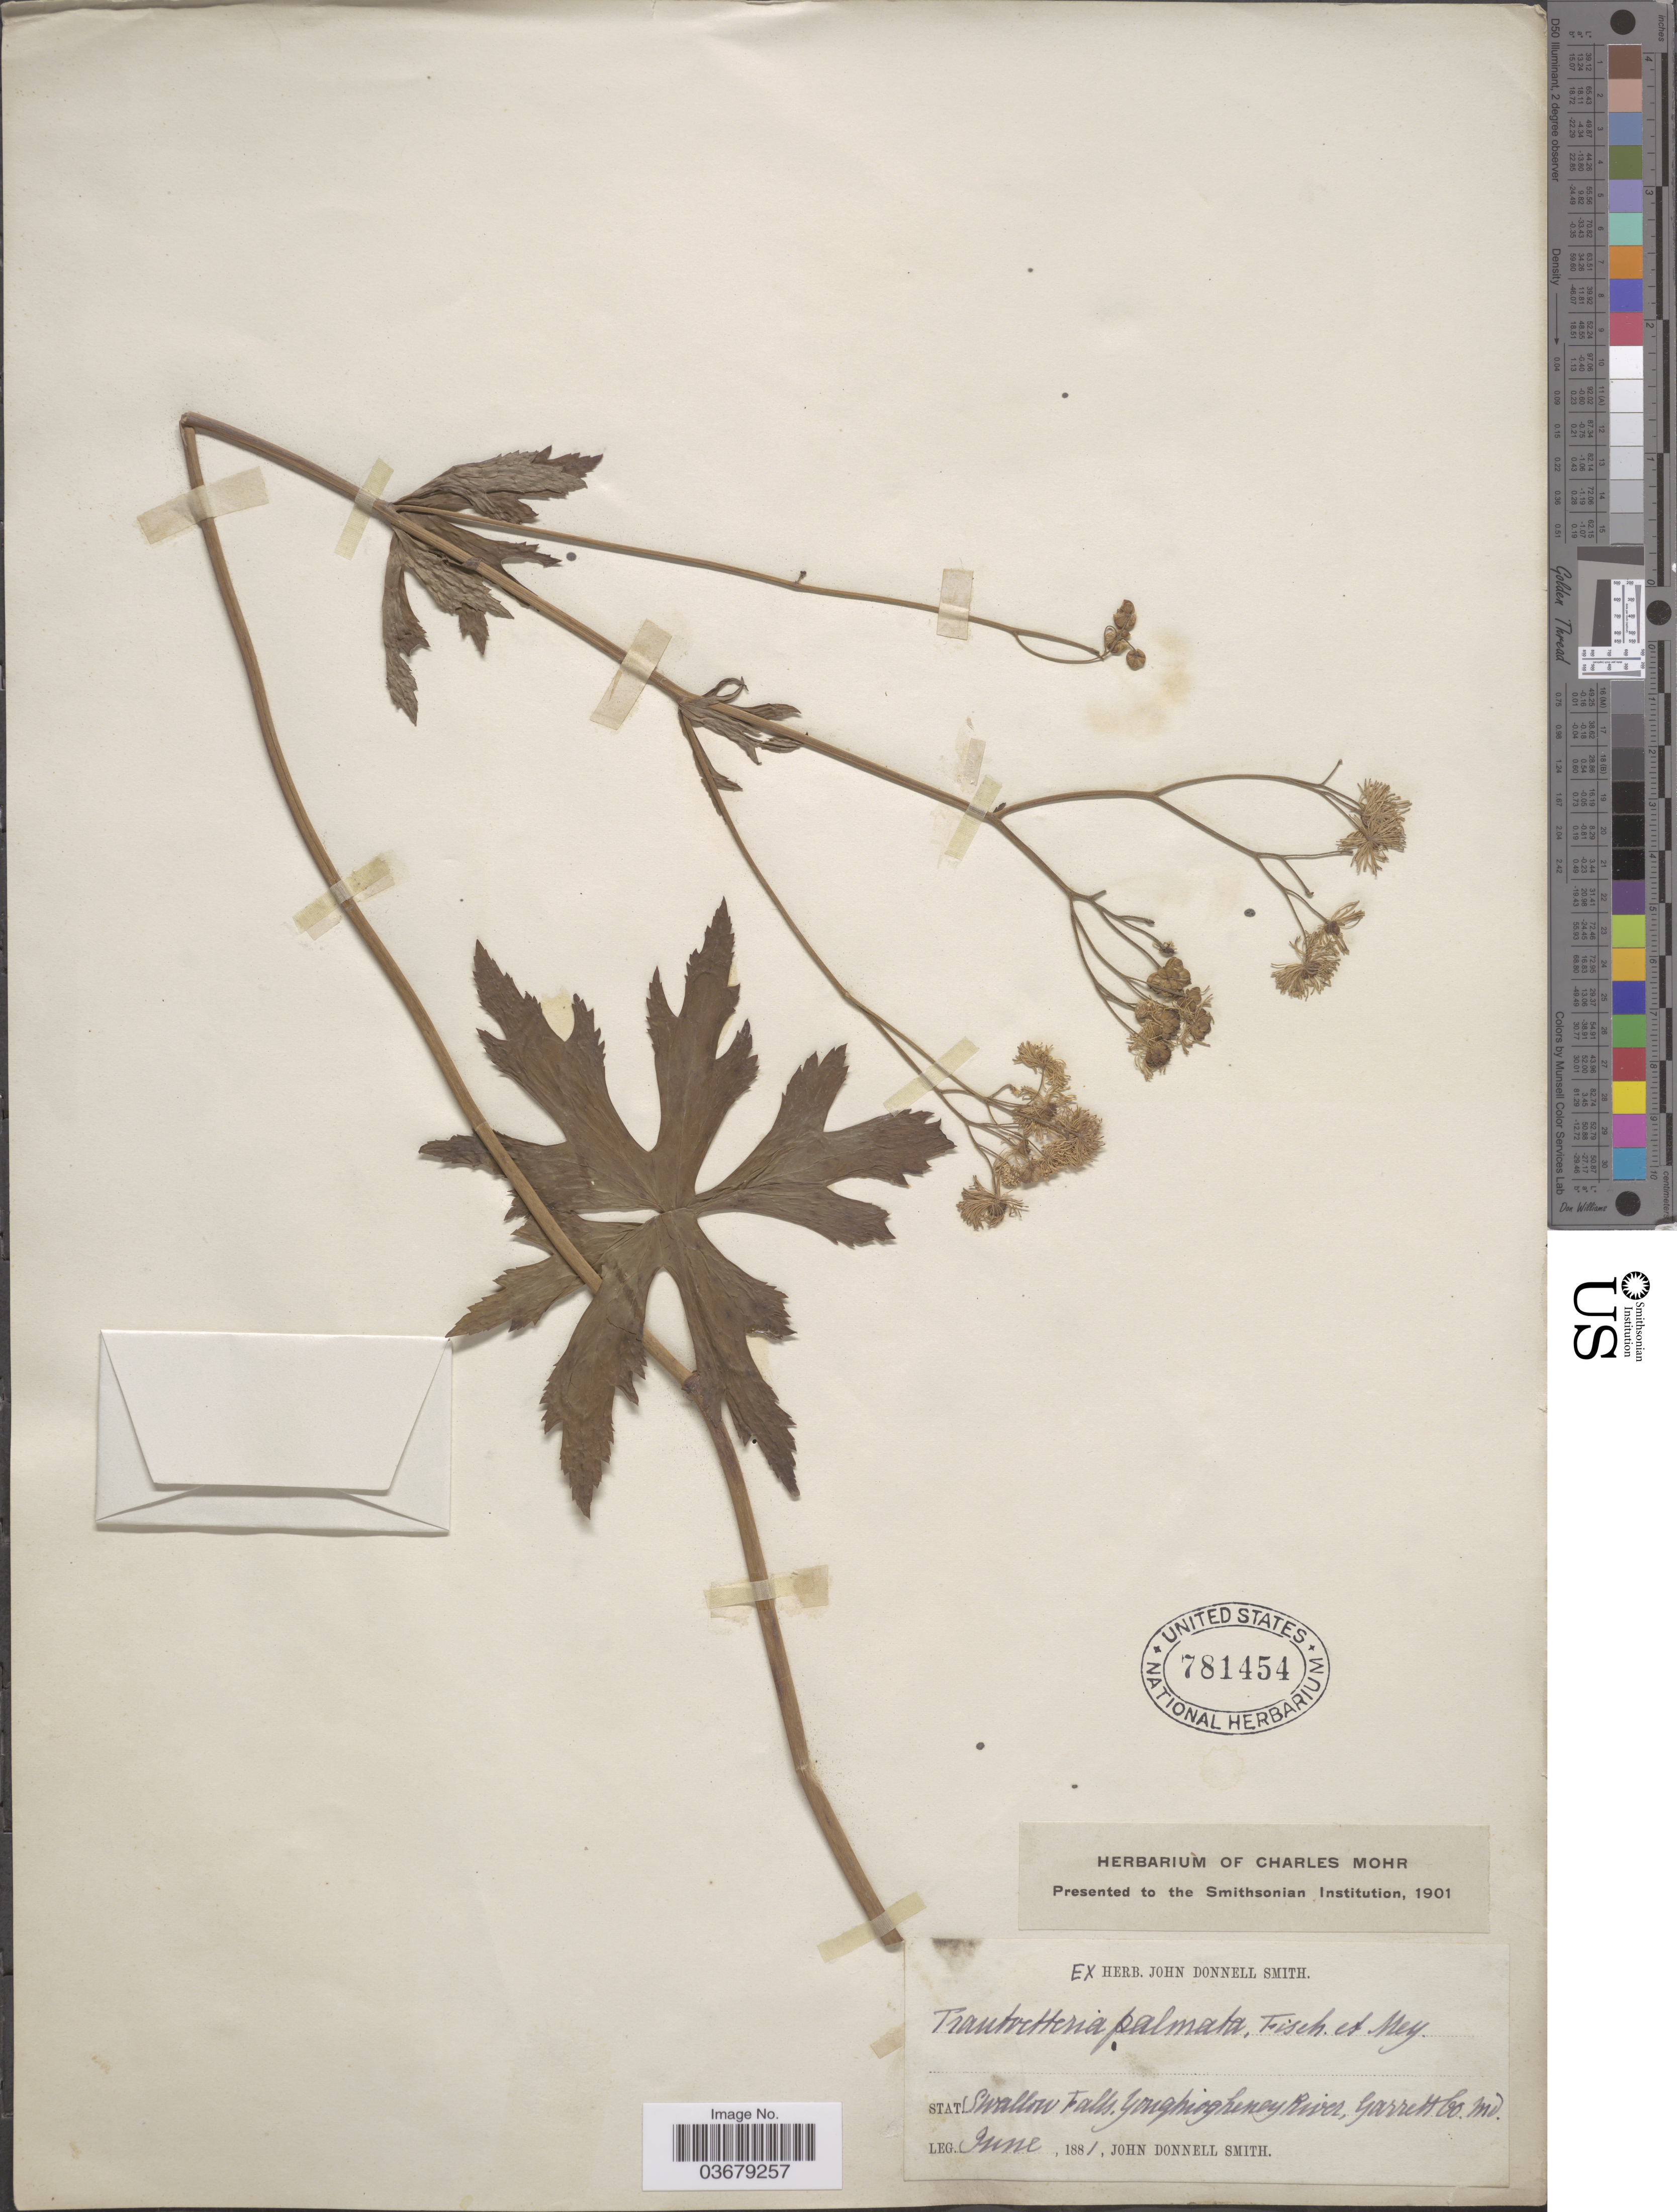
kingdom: Plantae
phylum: Tracheophyta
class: Magnoliopsida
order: Ranunculales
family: Ranunculaceae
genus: Trautvetteria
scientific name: Trautvetteria caroliniensis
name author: (Walter) Vail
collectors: J. Donnell Smith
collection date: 1881-06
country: United States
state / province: Maryland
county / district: Garrett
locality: Stat. Swallow Falls. Youghiogheney River, Garrett Co.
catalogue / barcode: US 781454